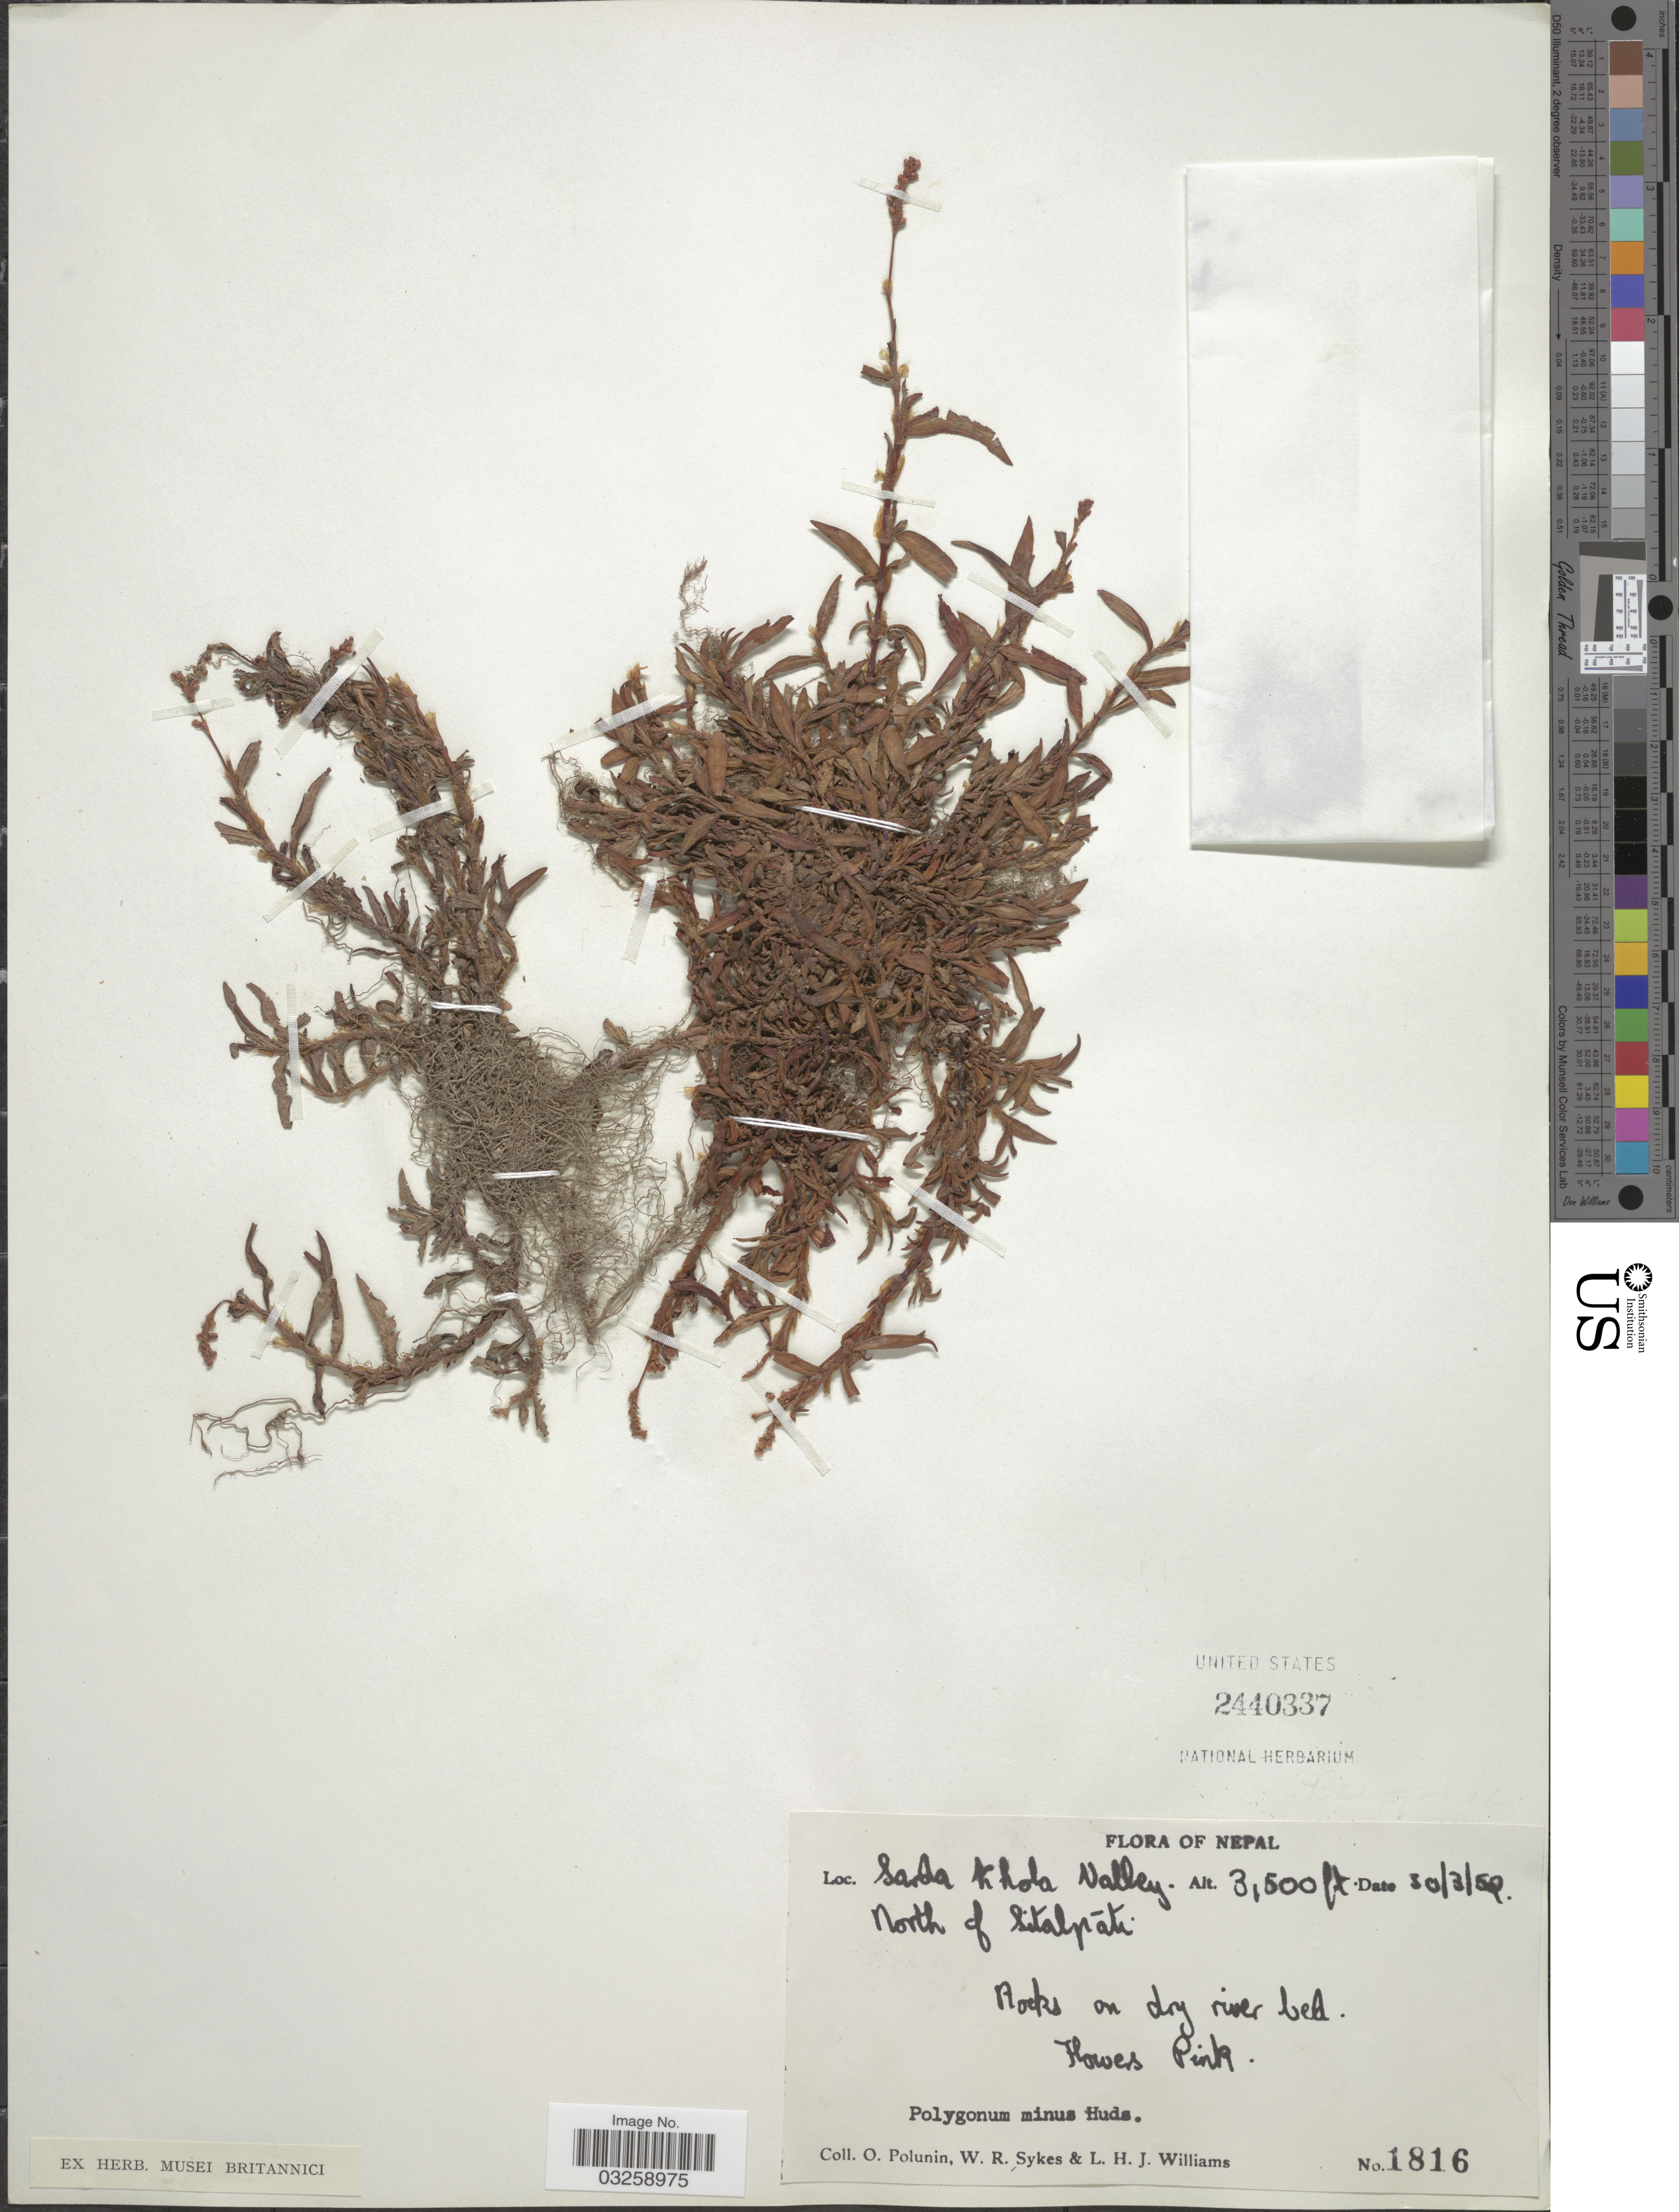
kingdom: Plantae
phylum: Tracheophyta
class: Magnoliopsida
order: Caryophyllales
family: Polygonaceae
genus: Polygonum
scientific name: Polygonum minus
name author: Huds.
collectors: O. V. Polunin, W. R. Sykes & L. H. J. Williams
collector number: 1816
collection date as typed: Transcribed d/m/y: 30/3/59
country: Nepal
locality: Sarda Khola Valley. North of Sitalpati.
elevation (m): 1067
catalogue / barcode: US 2440337